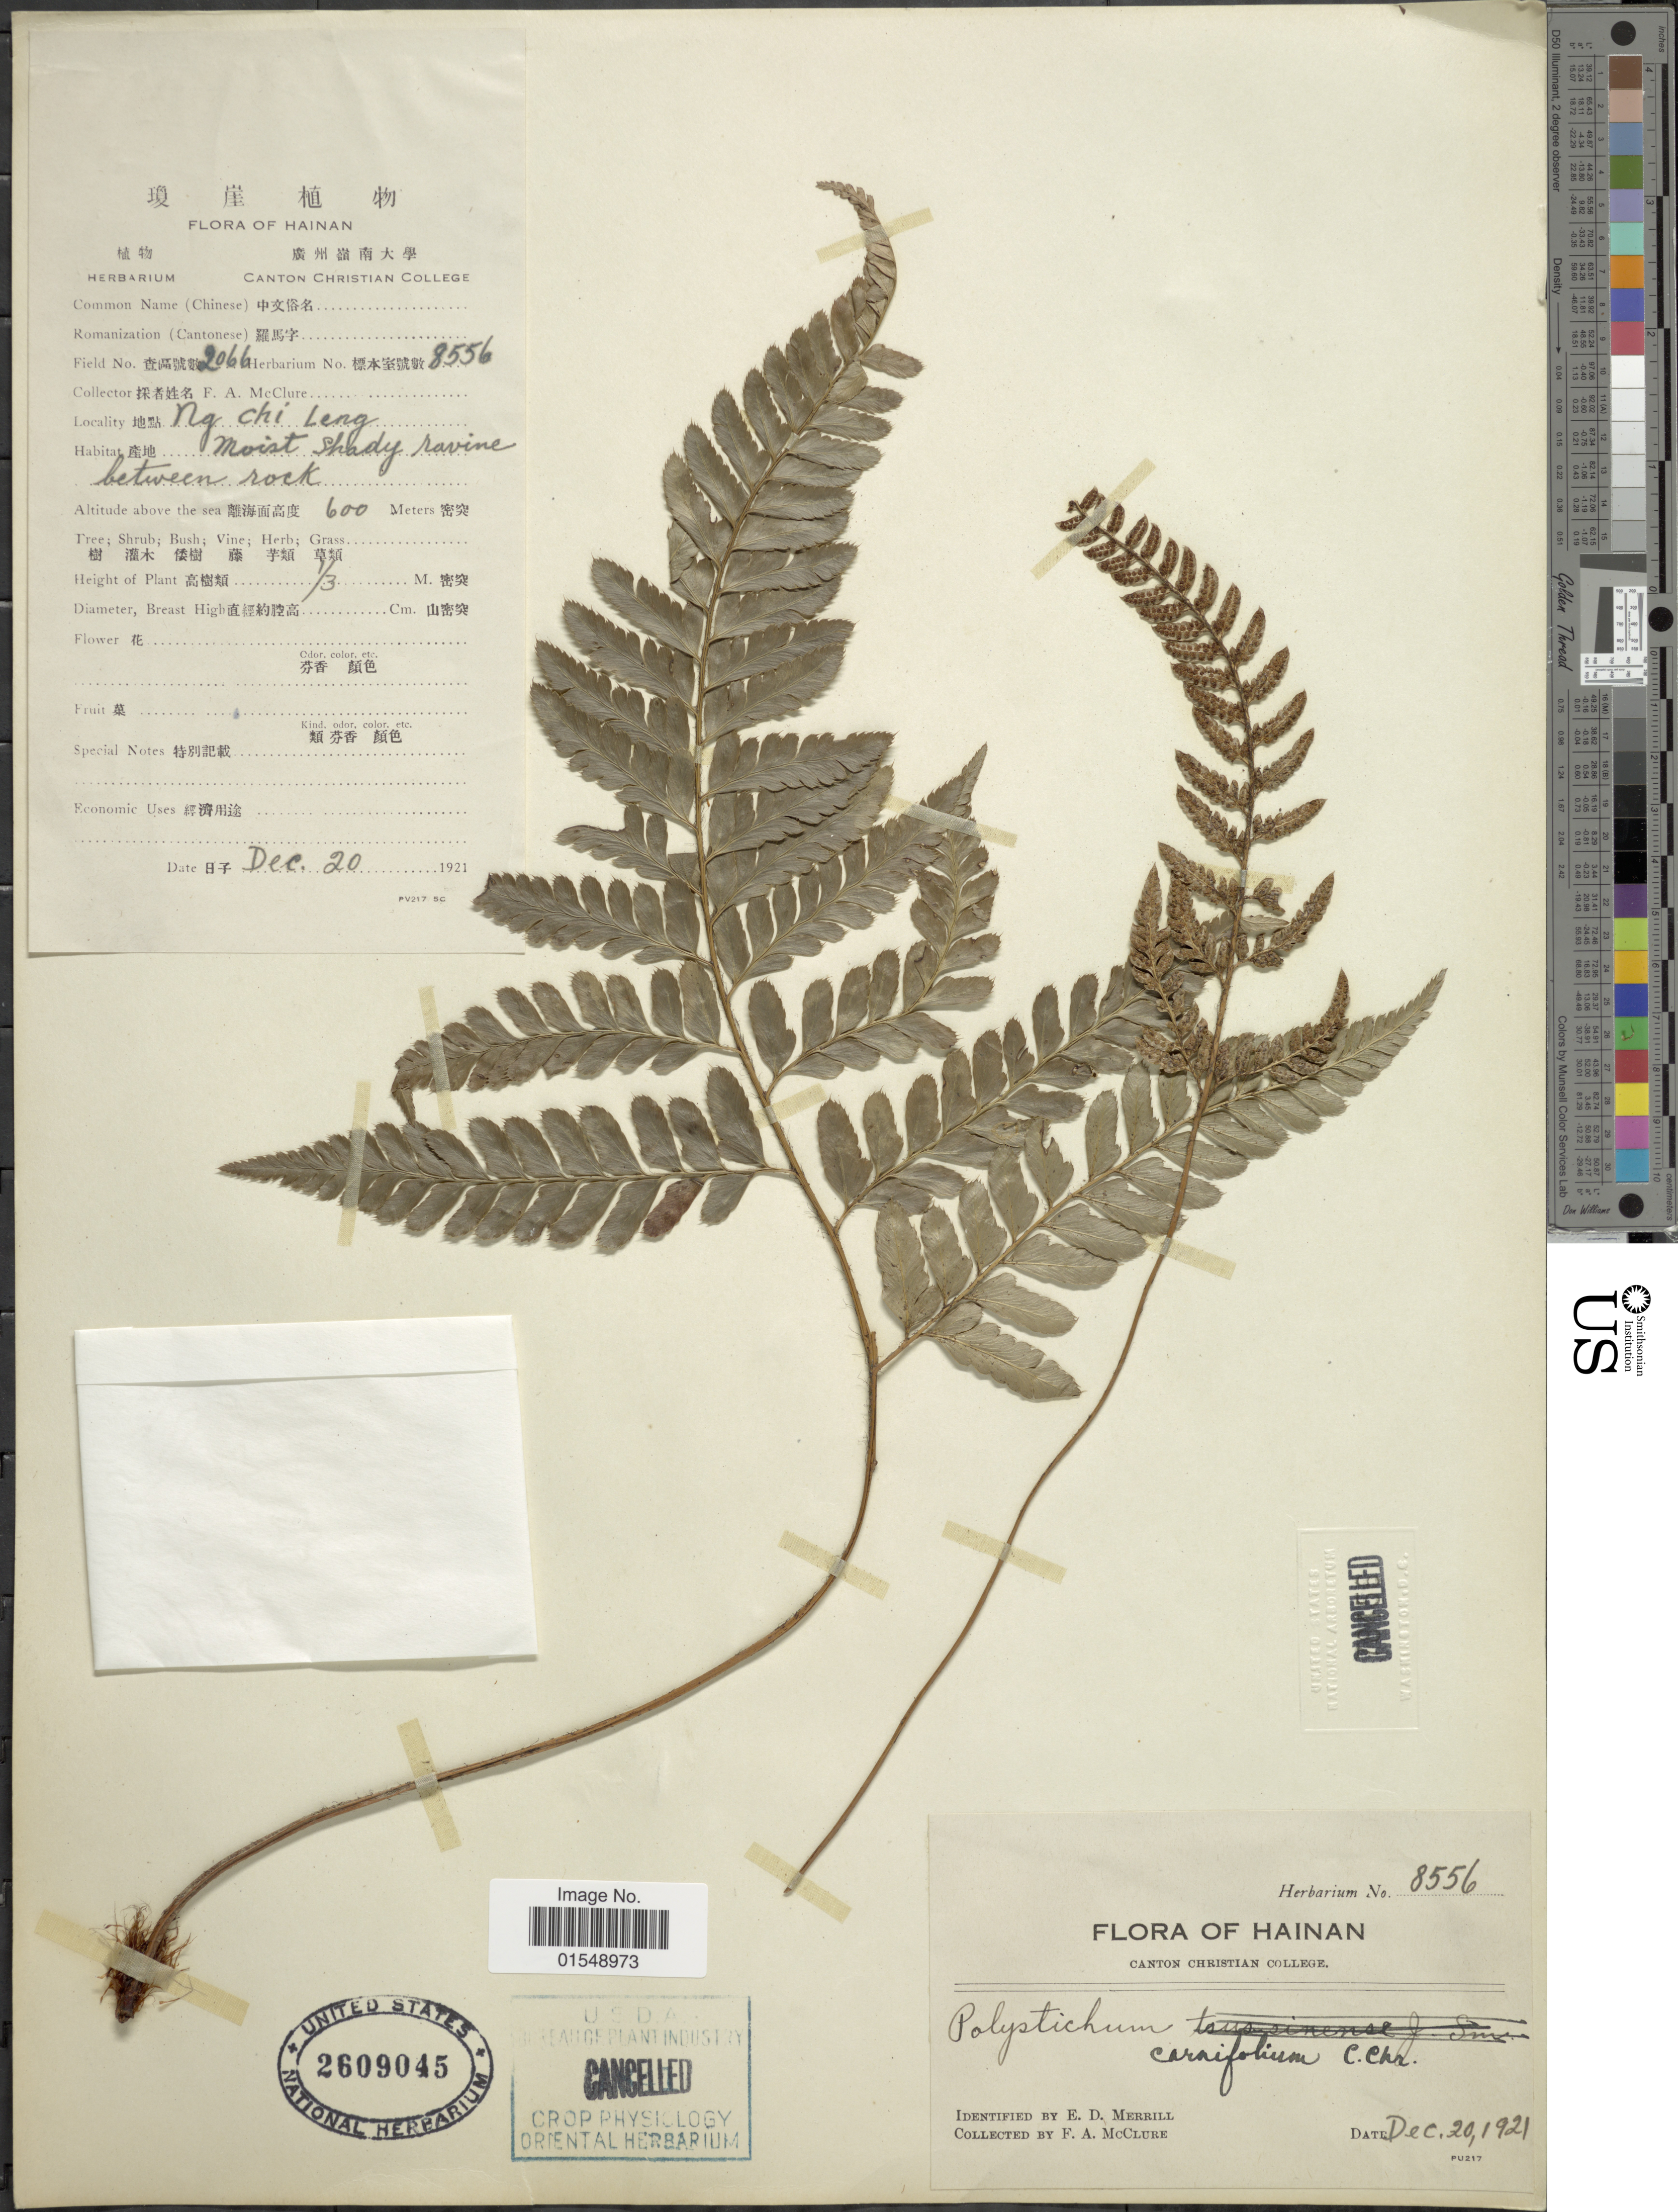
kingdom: Plantae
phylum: Tracheophyta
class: Polypodiopsida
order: Polypodiales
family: Dryopteridaceae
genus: Arachniodes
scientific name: Arachniodes aristata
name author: (G. Forst.) Tindale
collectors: E. D. Merrill & F. A. McClure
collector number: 2066/8556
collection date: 1921-12-20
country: China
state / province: Hainan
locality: Ng Chi Leng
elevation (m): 600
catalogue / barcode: US 2609045